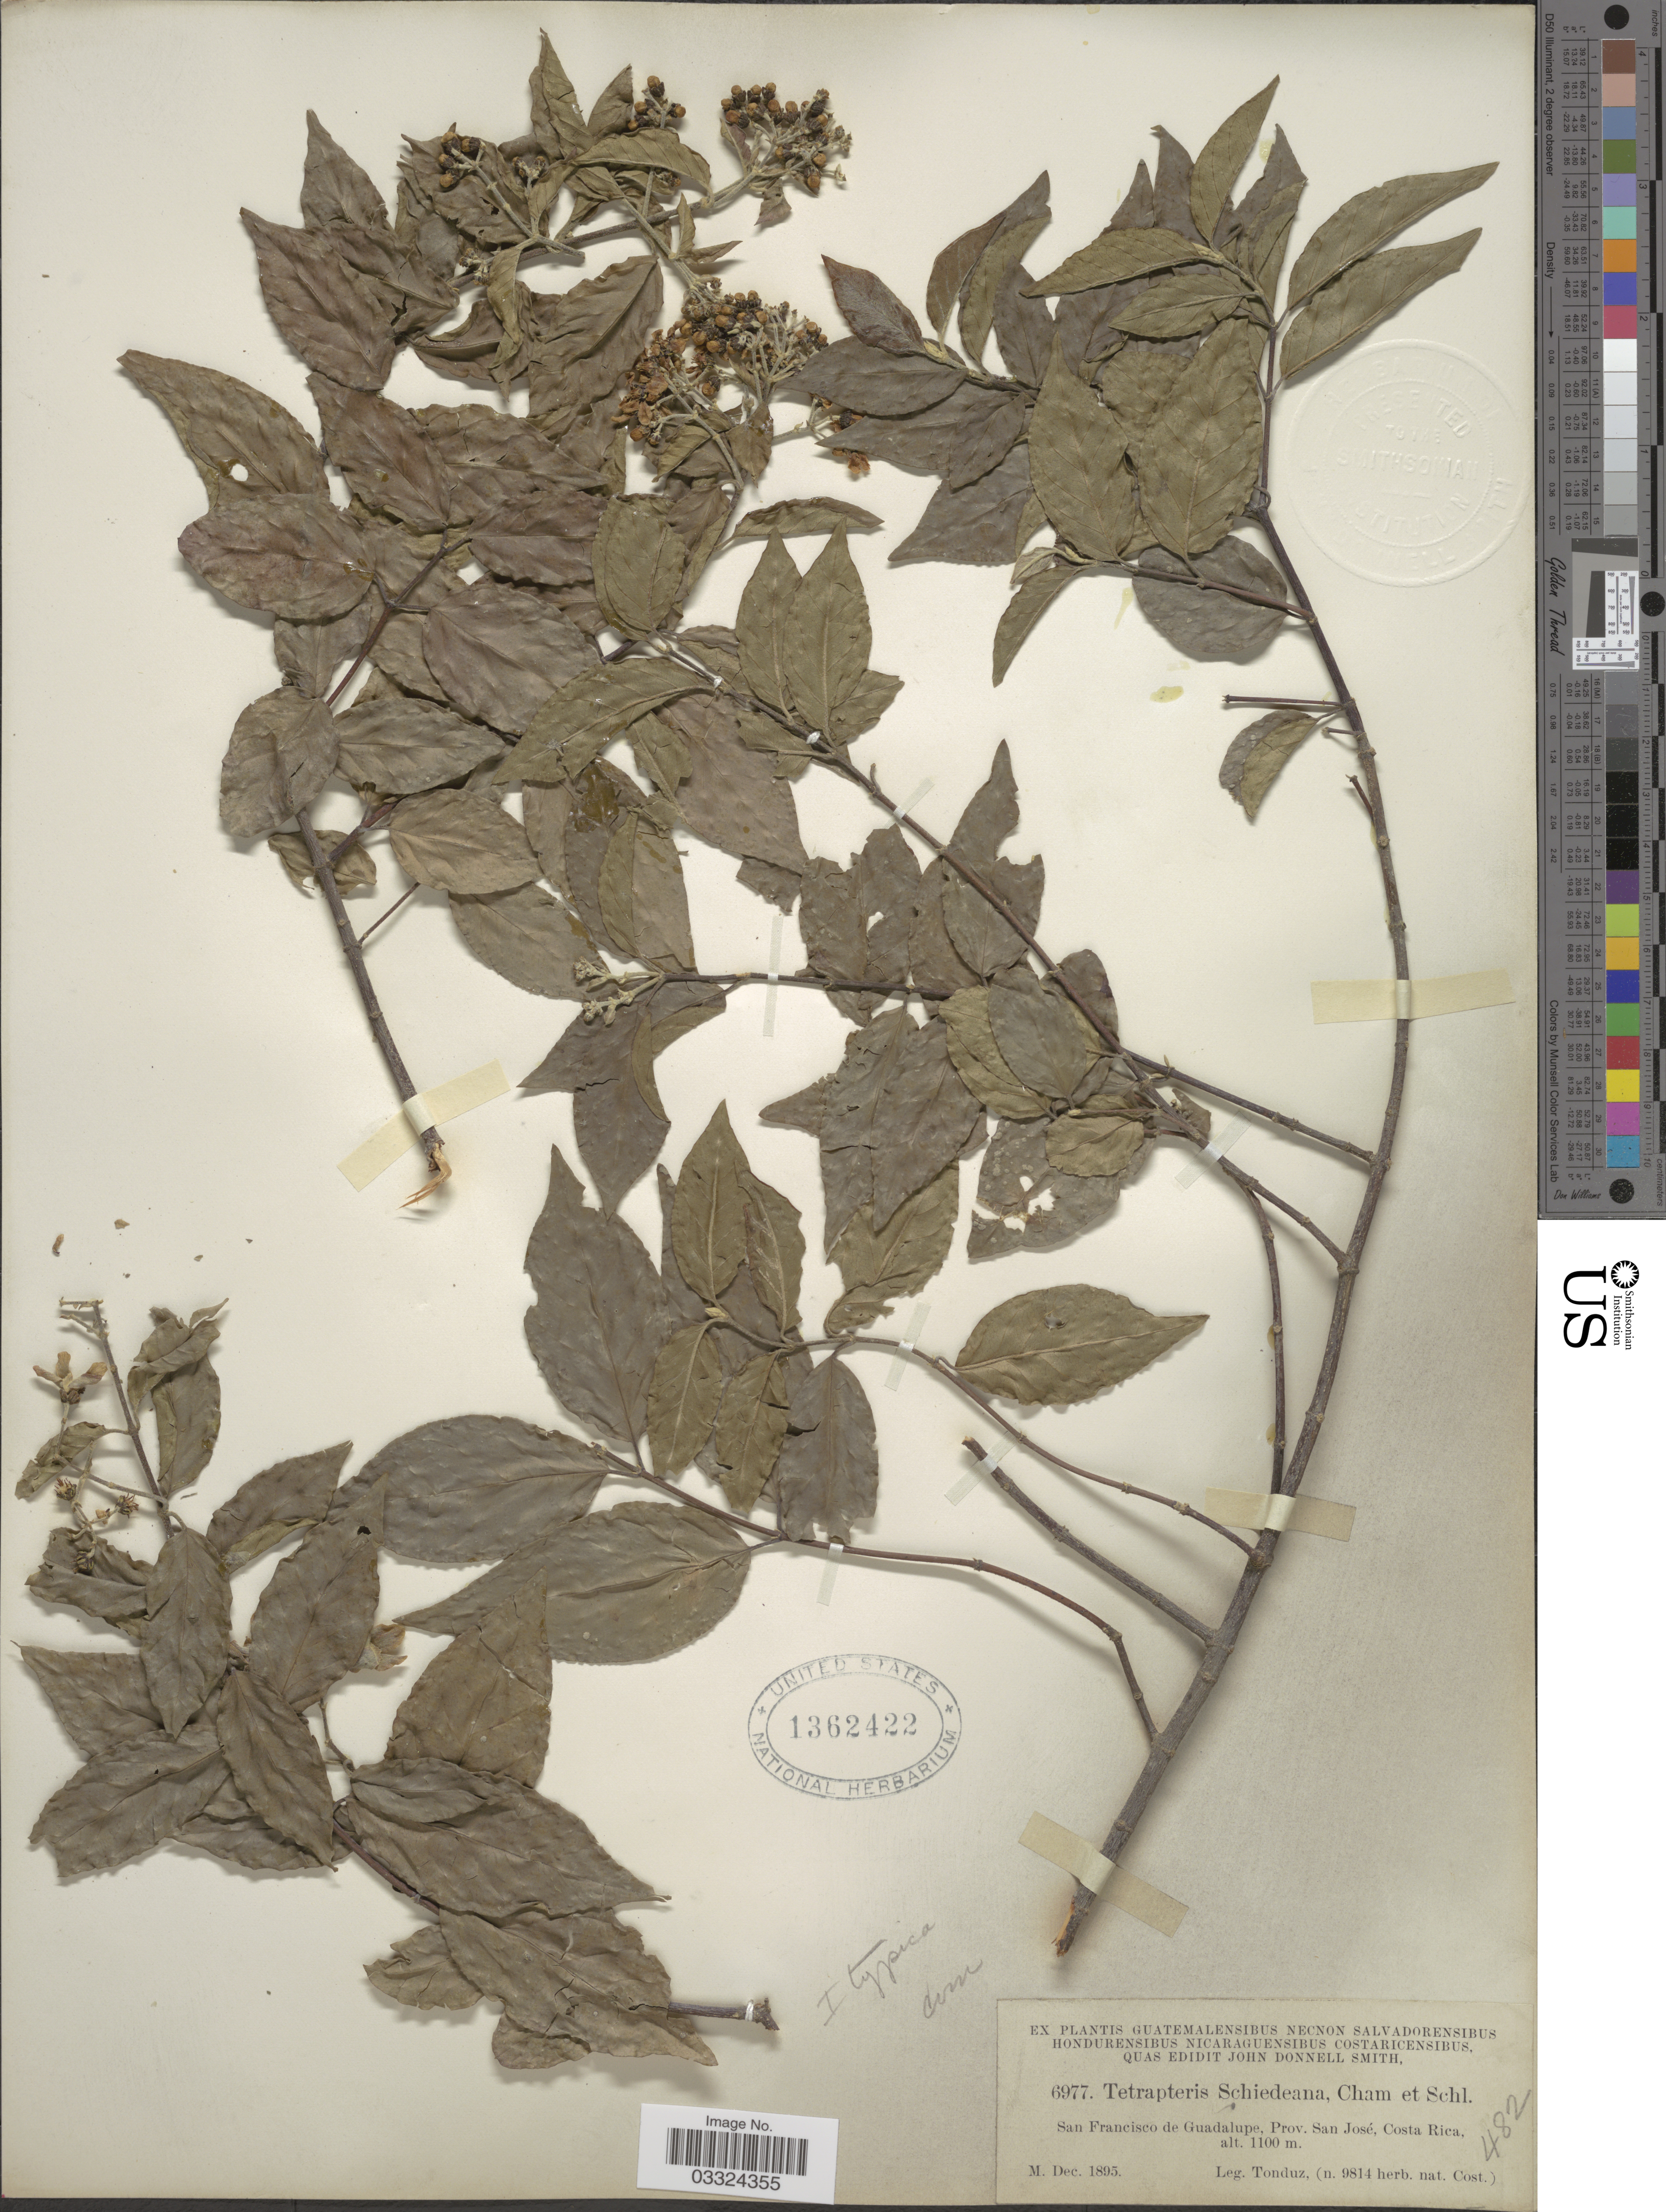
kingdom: Plantae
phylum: Tracheophyta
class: Magnoliopsida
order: Malpighiales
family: Malpighiaceae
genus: Tetrapterys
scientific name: Tetrapterys schiedeana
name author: Schltdl. & Cham.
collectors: Tonduz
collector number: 6977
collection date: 1895-12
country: Costa Rica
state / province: San José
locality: San Francisco de Guadalupe.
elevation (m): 1100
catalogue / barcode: US 1362422